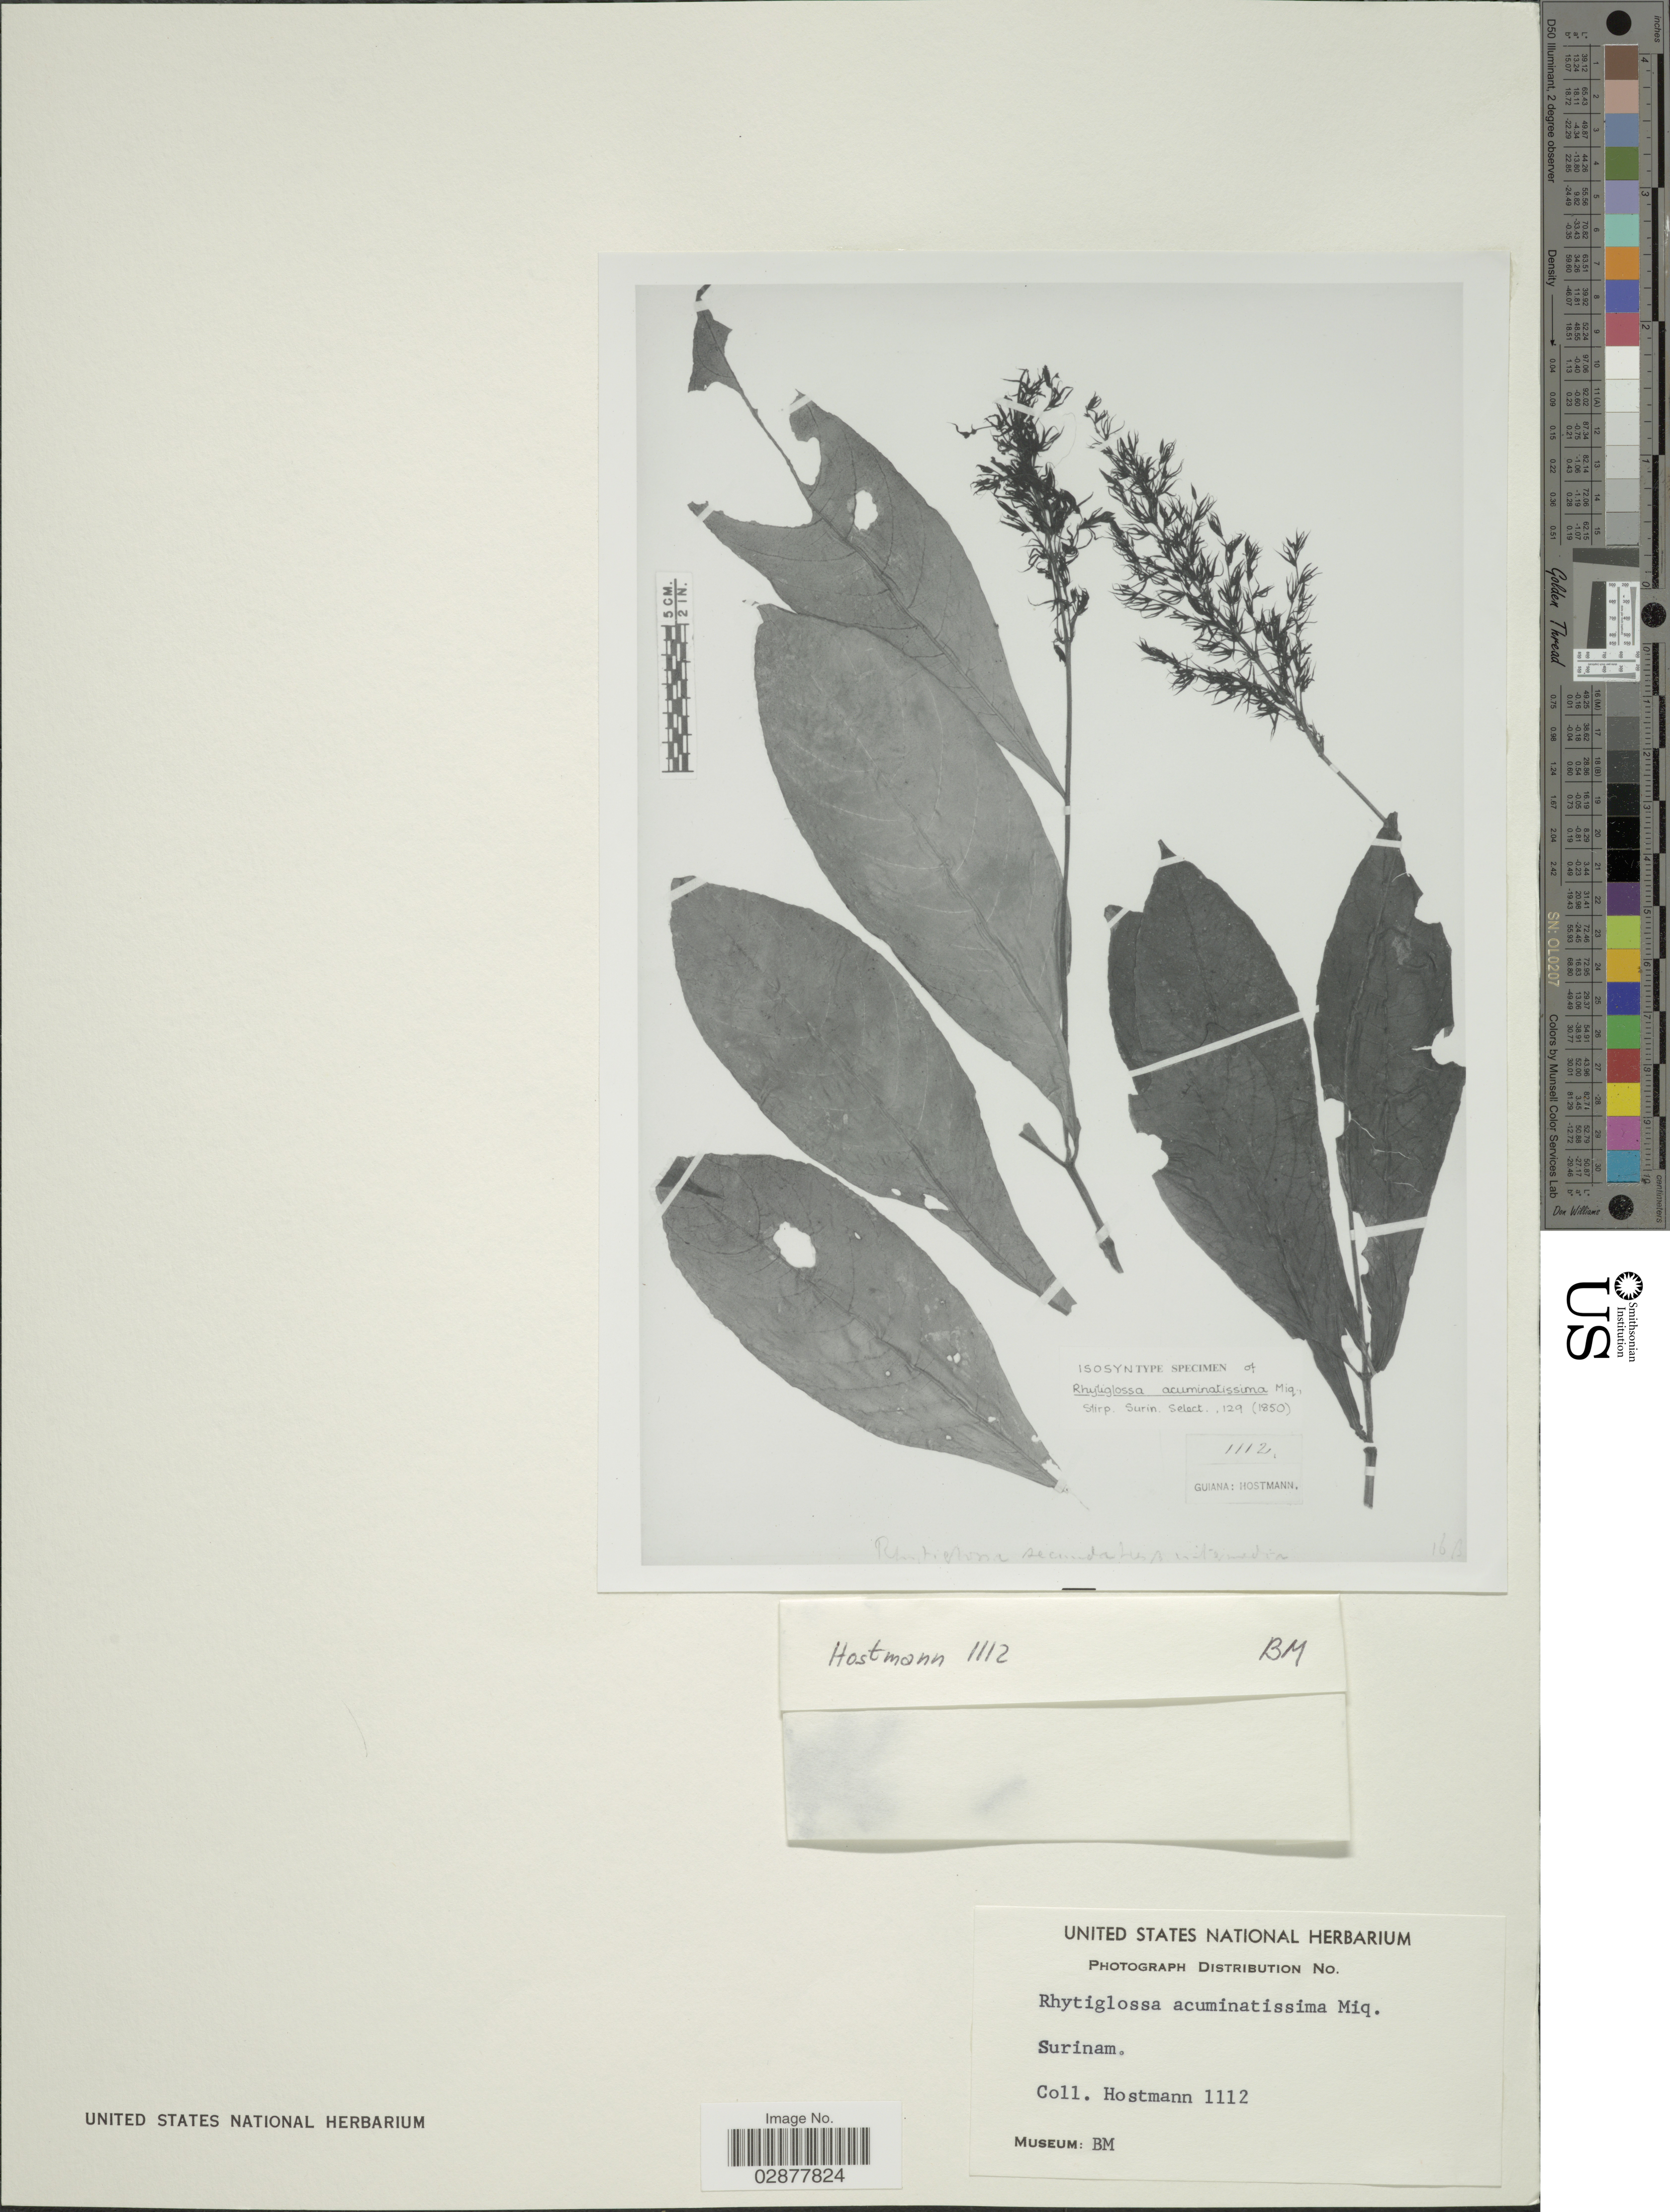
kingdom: Plantae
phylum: Tracheophyta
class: Magnoliopsida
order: Lamiales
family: Acanthaceae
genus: Justicia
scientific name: Justicia calycina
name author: (Nees) V.A.W. Graham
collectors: Hostmann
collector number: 1112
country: Suriname